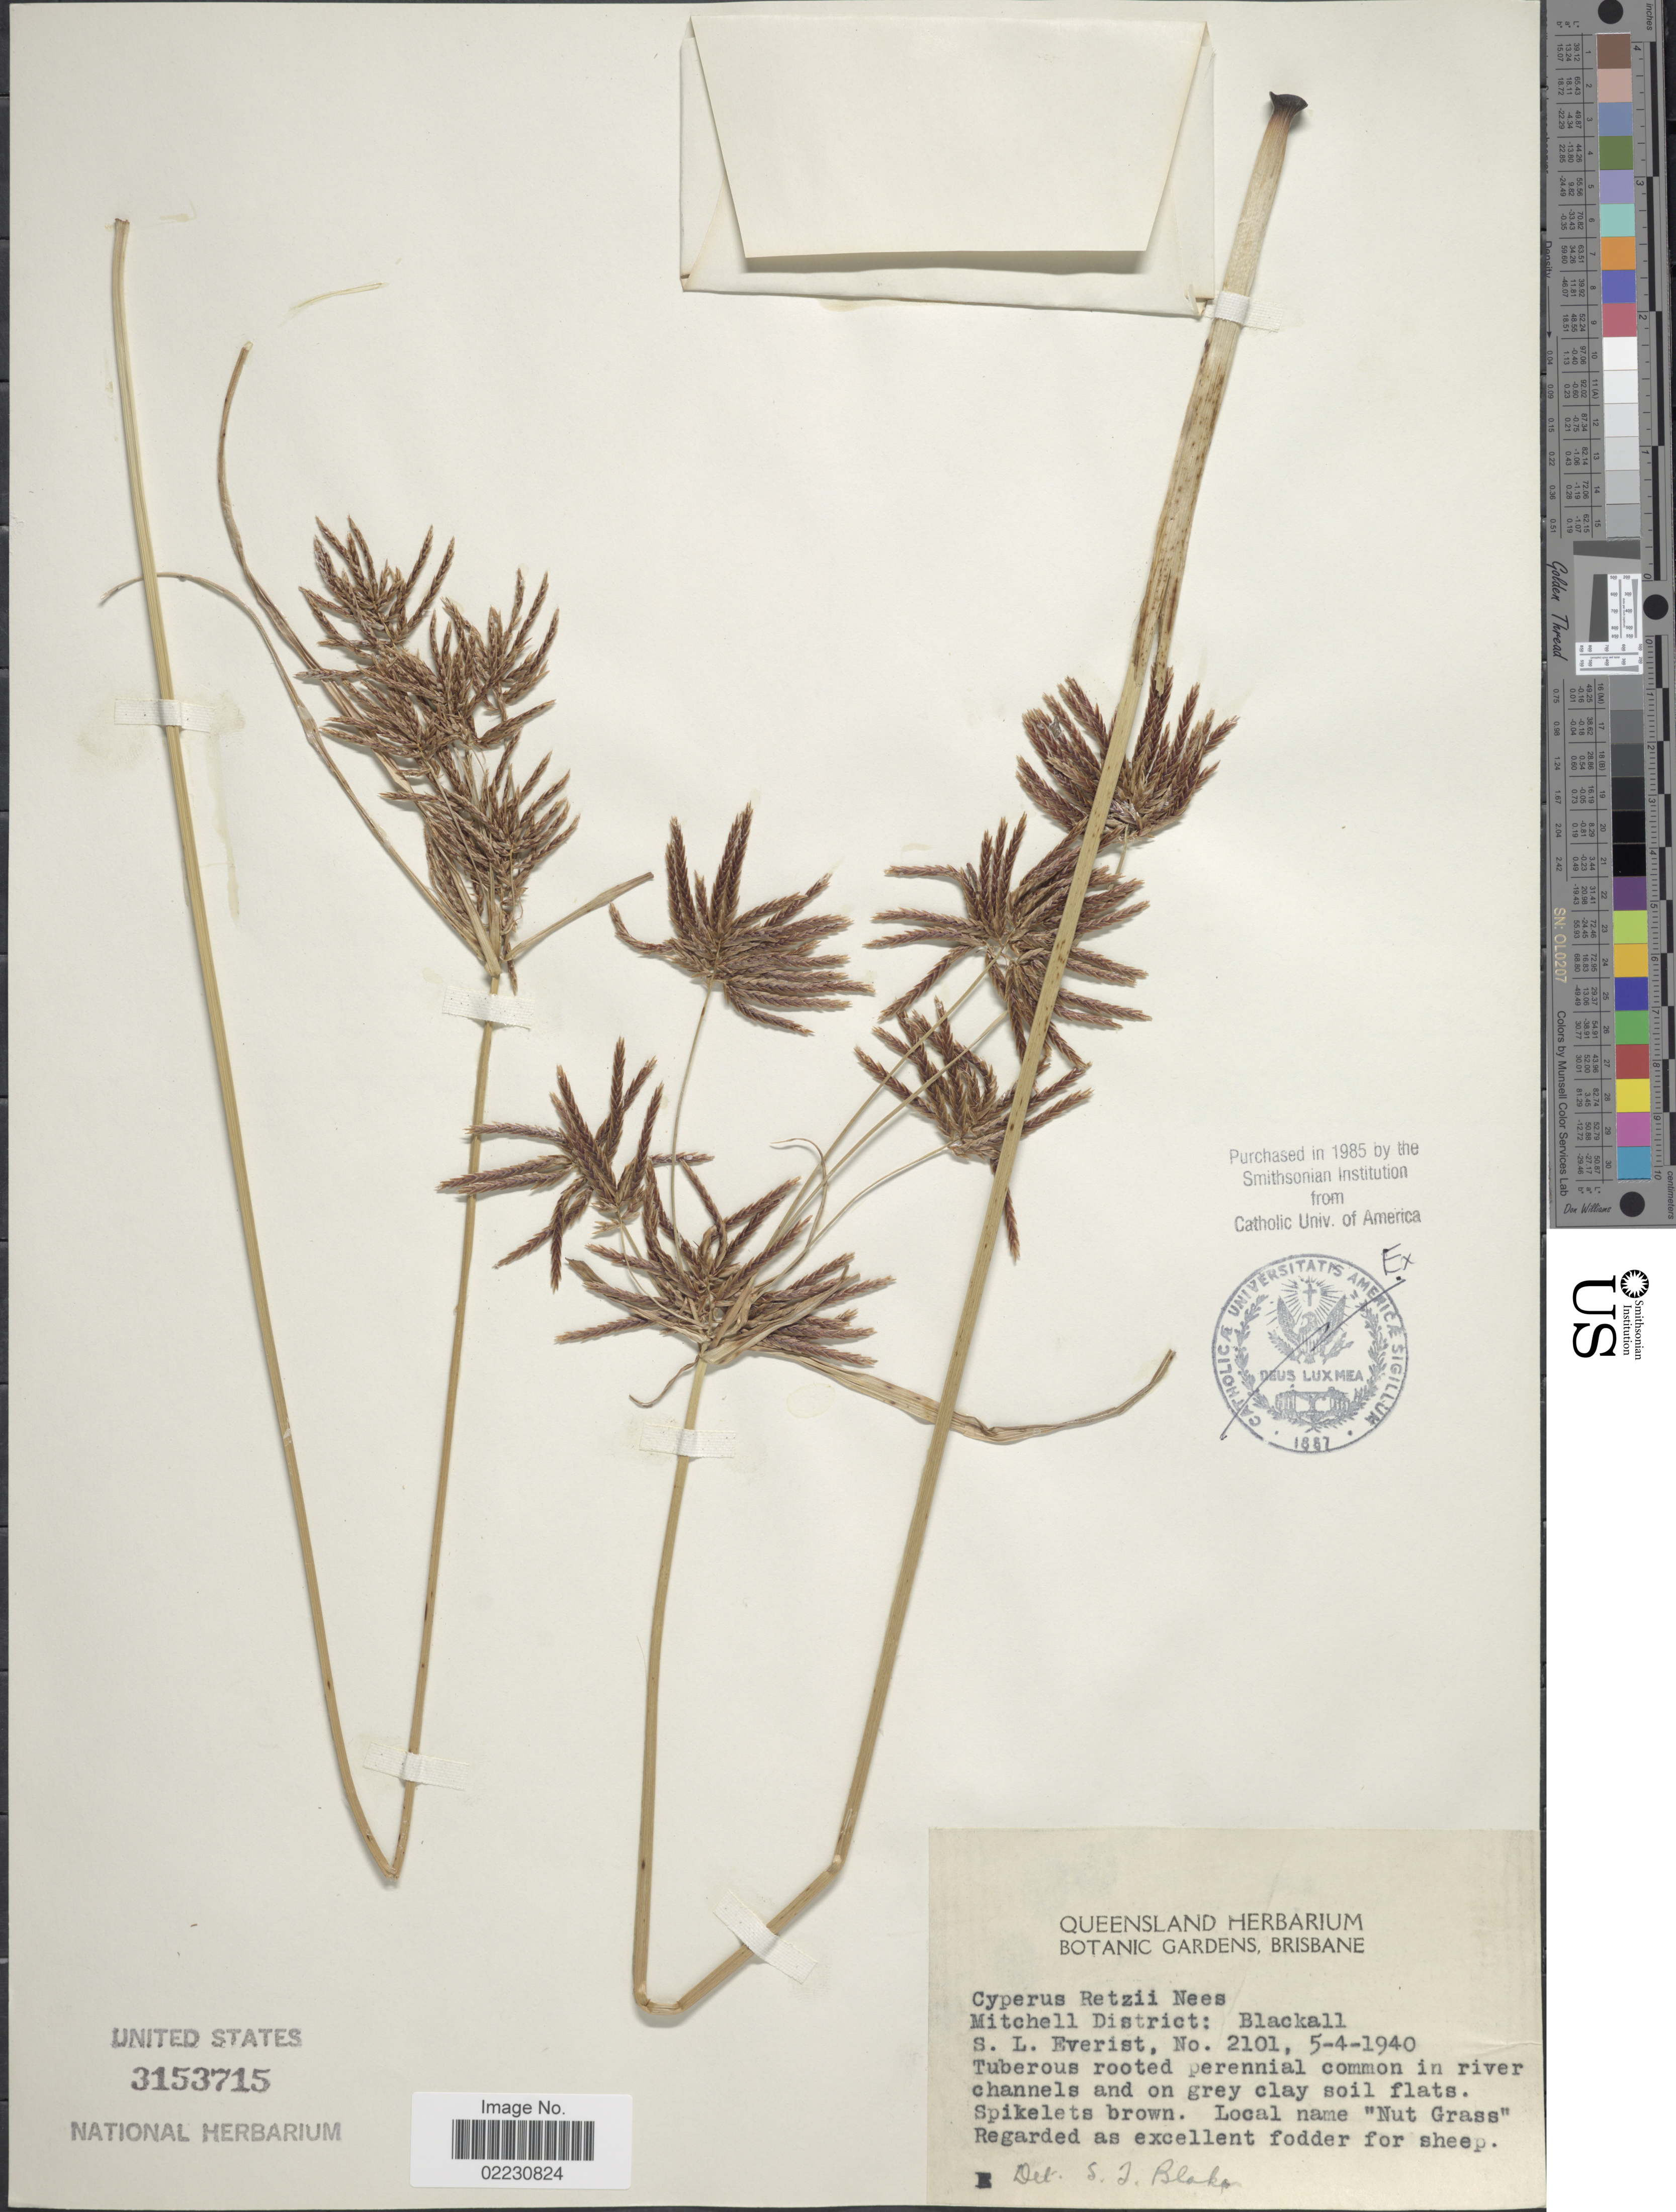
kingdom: Plantae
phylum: Tracheophyta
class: Liliopsida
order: Poales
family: Cyperaceae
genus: Cyperus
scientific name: Cyperus bifax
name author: C.B. Clarke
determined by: Booth, R.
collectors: S. Everist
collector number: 2101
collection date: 1940-04-05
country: Australia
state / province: Queensland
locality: Mitchell District, Blackall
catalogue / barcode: US 3153715